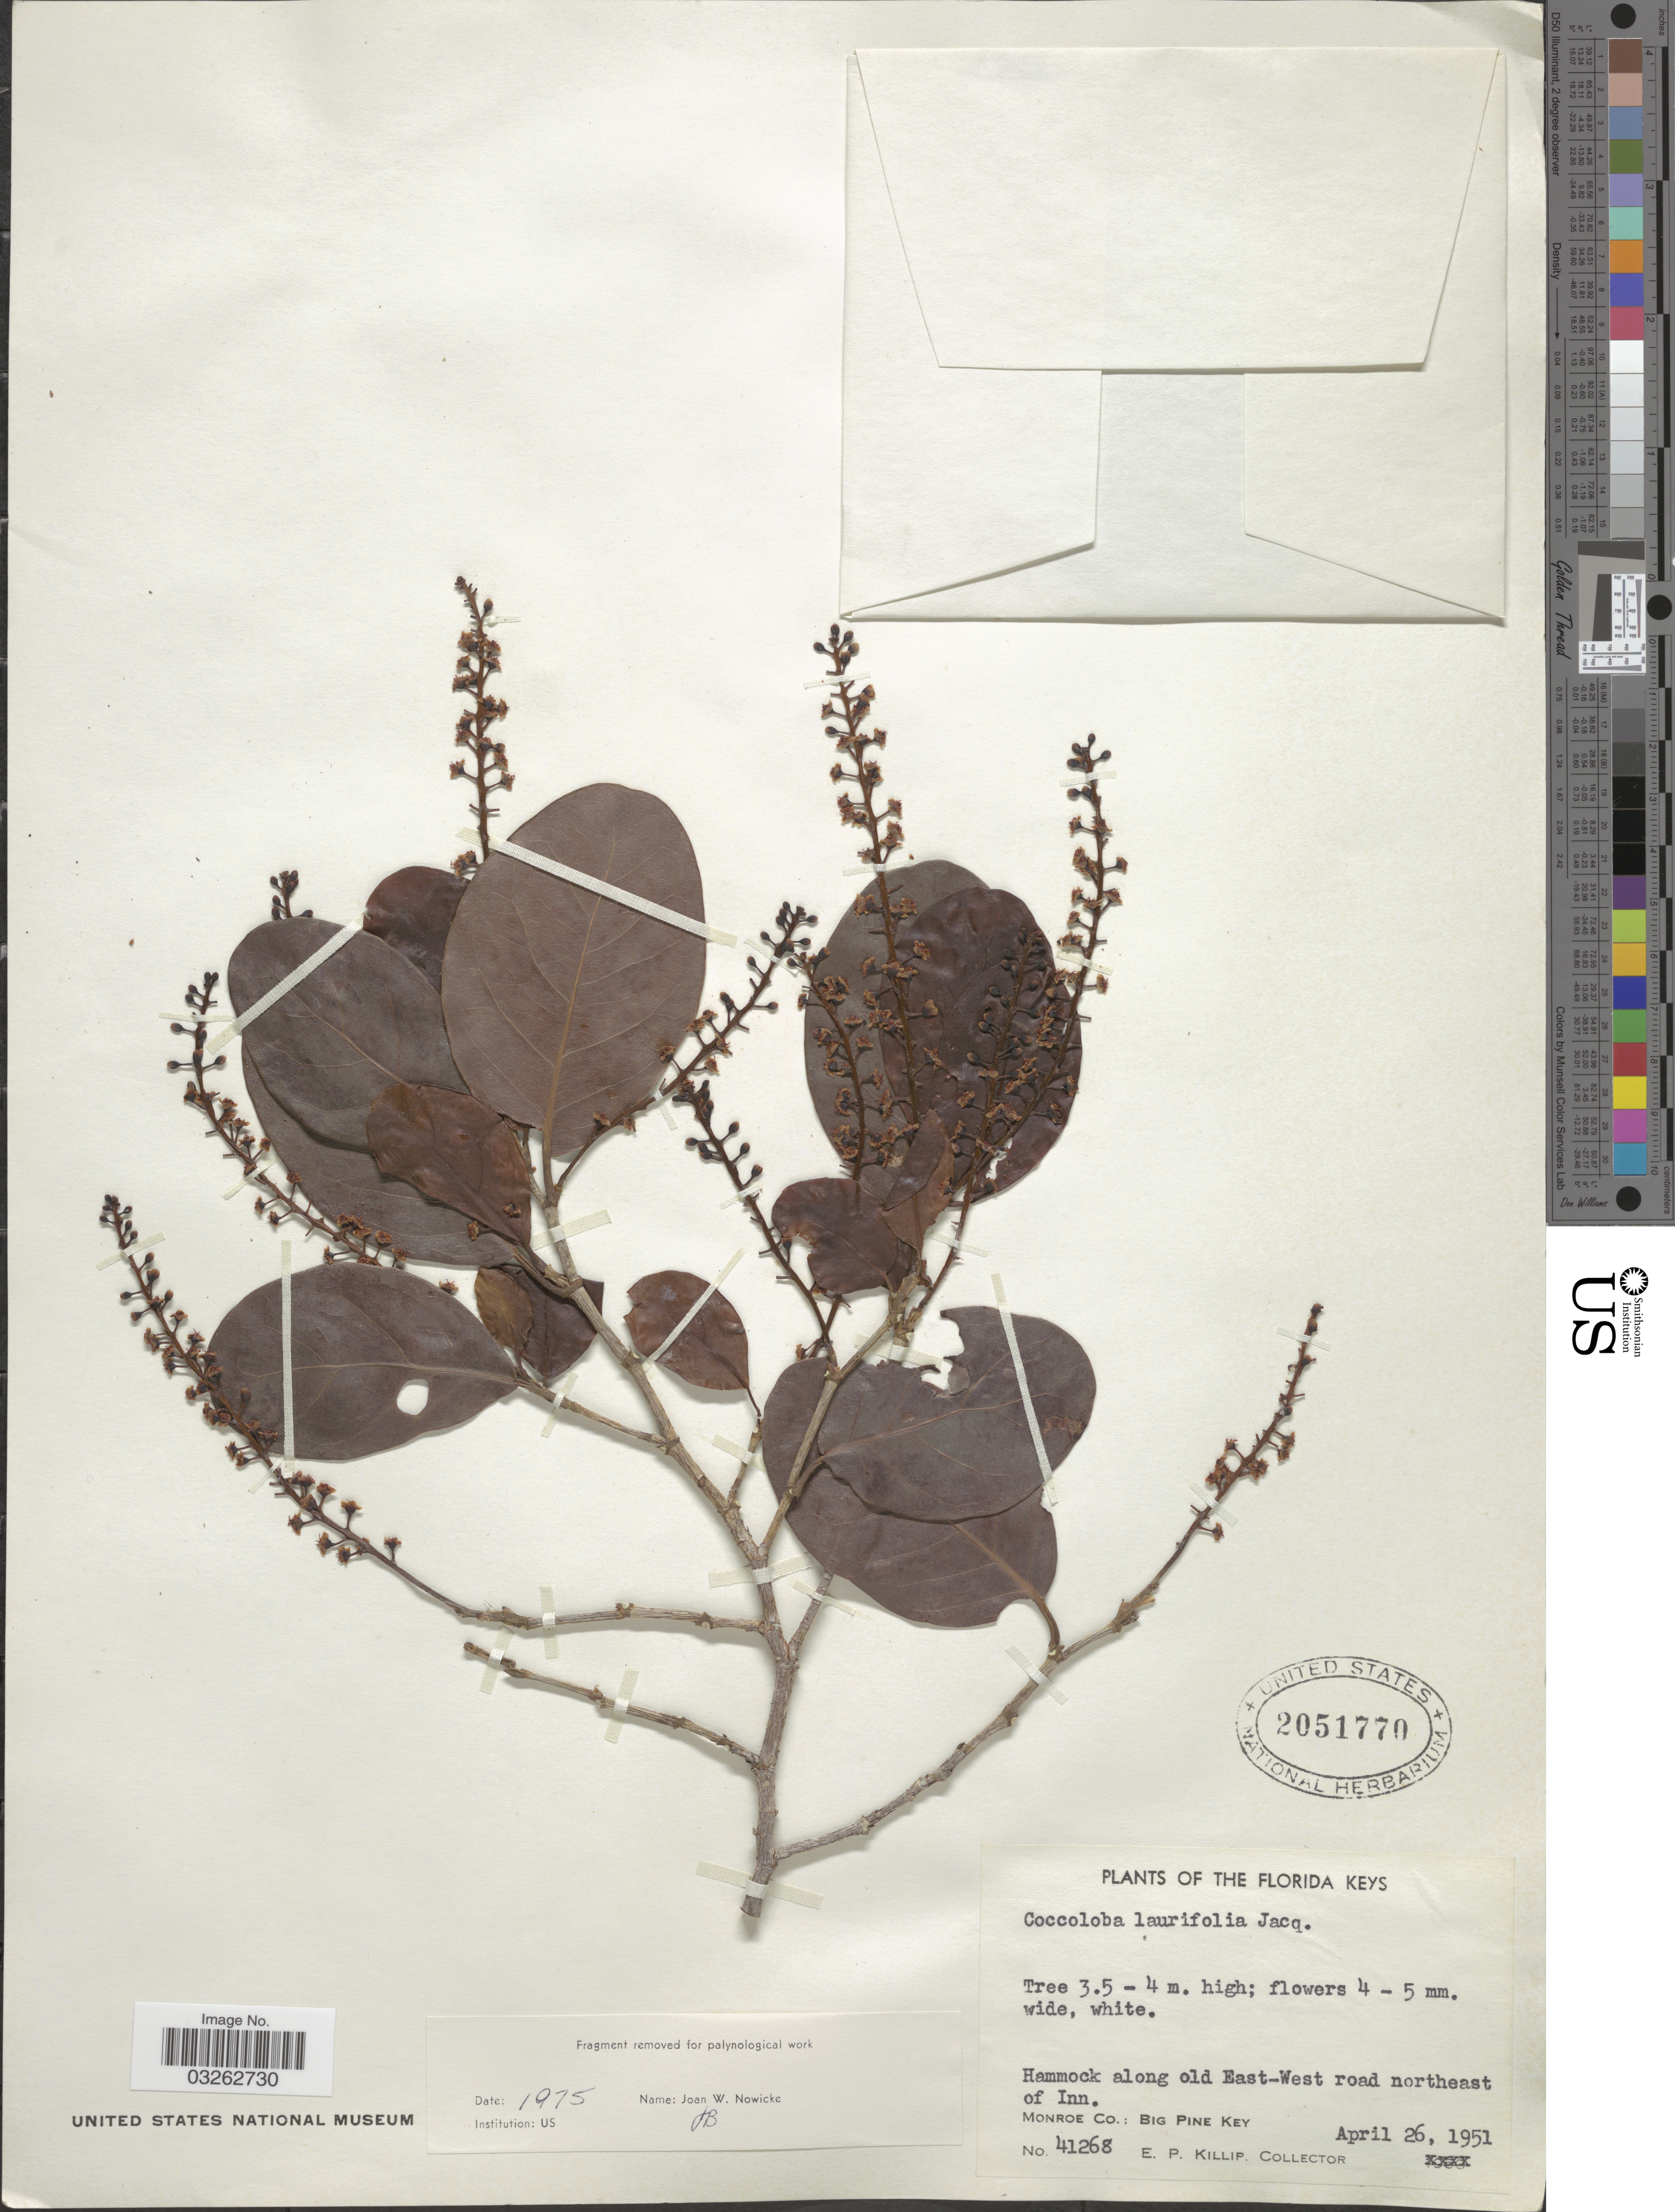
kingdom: Plantae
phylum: Tracheophyta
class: Magnoliopsida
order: Caryophyllales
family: Polygonaceae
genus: Coccoloba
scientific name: Coccoloba diversifolia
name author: Jacq.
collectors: E. P. Killip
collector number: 41268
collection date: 1951-04-26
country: United States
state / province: Florida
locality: The Florida Keys. Hammock along old East-West road northeast of Inn. Monroe Co.: Big Pine Key.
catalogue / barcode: US 2051770